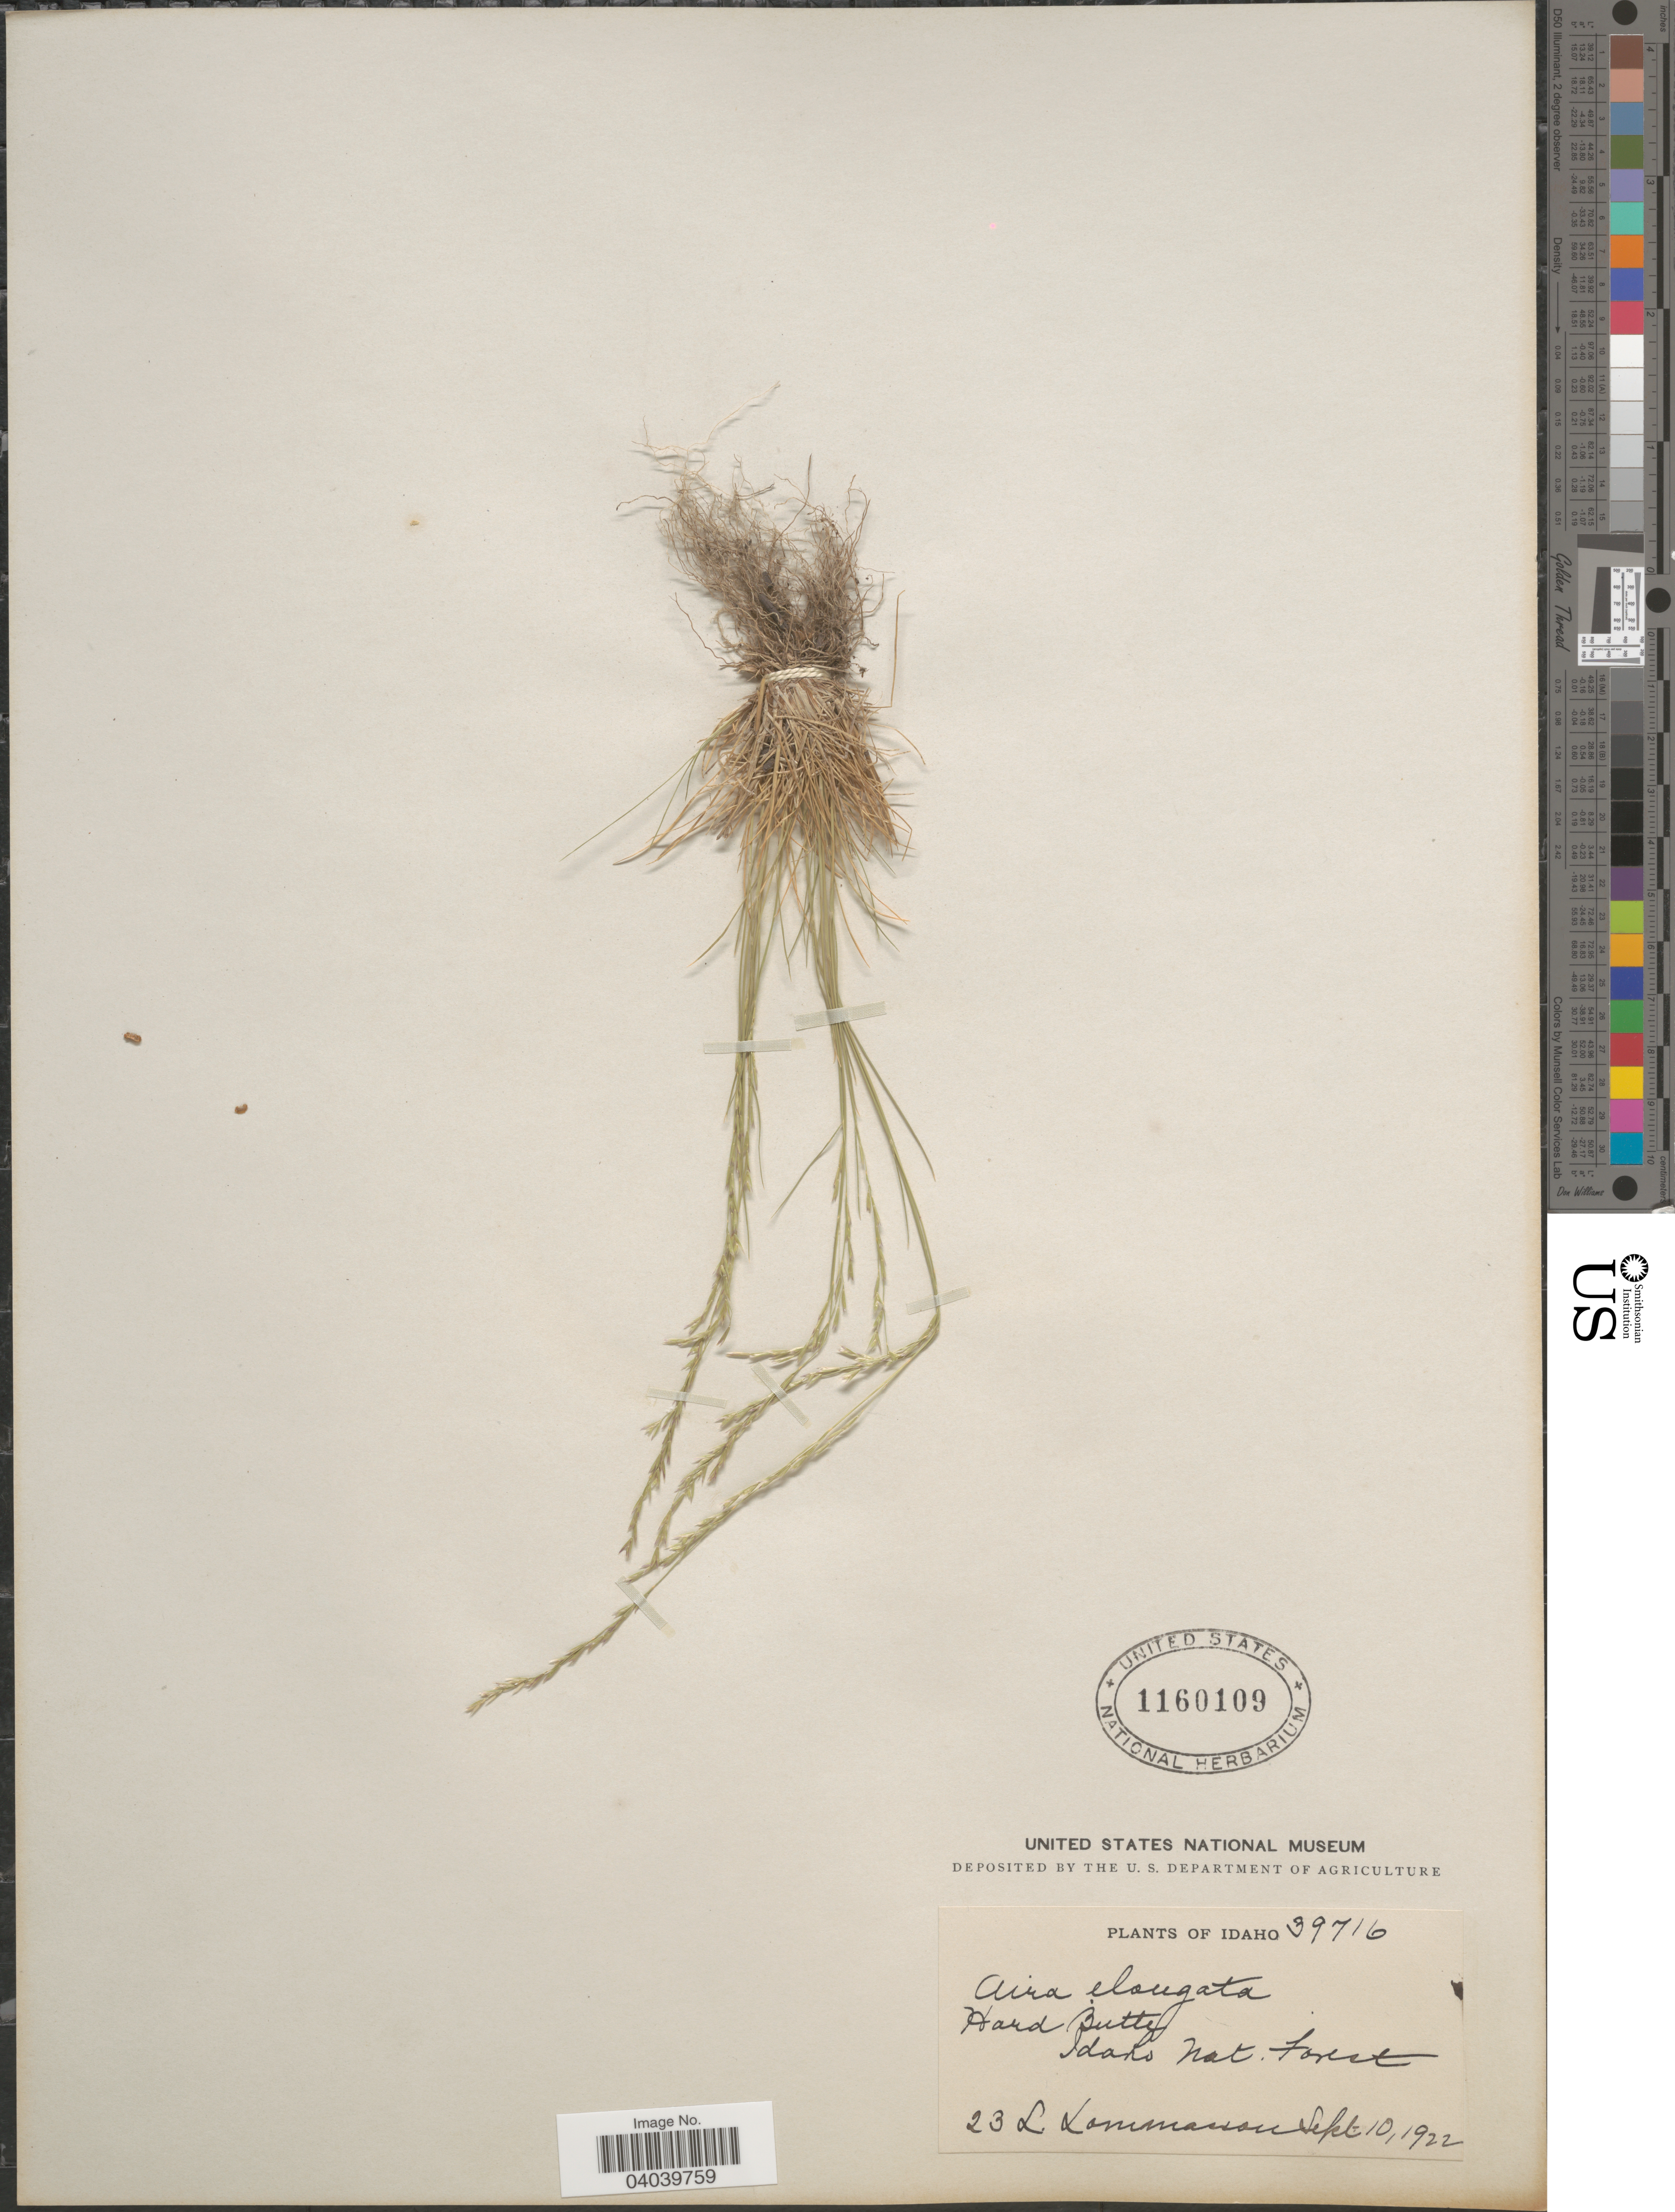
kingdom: Plantae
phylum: Tracheophyta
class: Liliopsida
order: Poales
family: Poaceae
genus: Deschampsia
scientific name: Deschampsia elongata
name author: (Hook.) Munro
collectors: L. Lommasson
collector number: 23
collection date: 1922-09-10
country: United States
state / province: Idaho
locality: Hard Butte. Idaho Nat. Forest.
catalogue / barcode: US 1160109